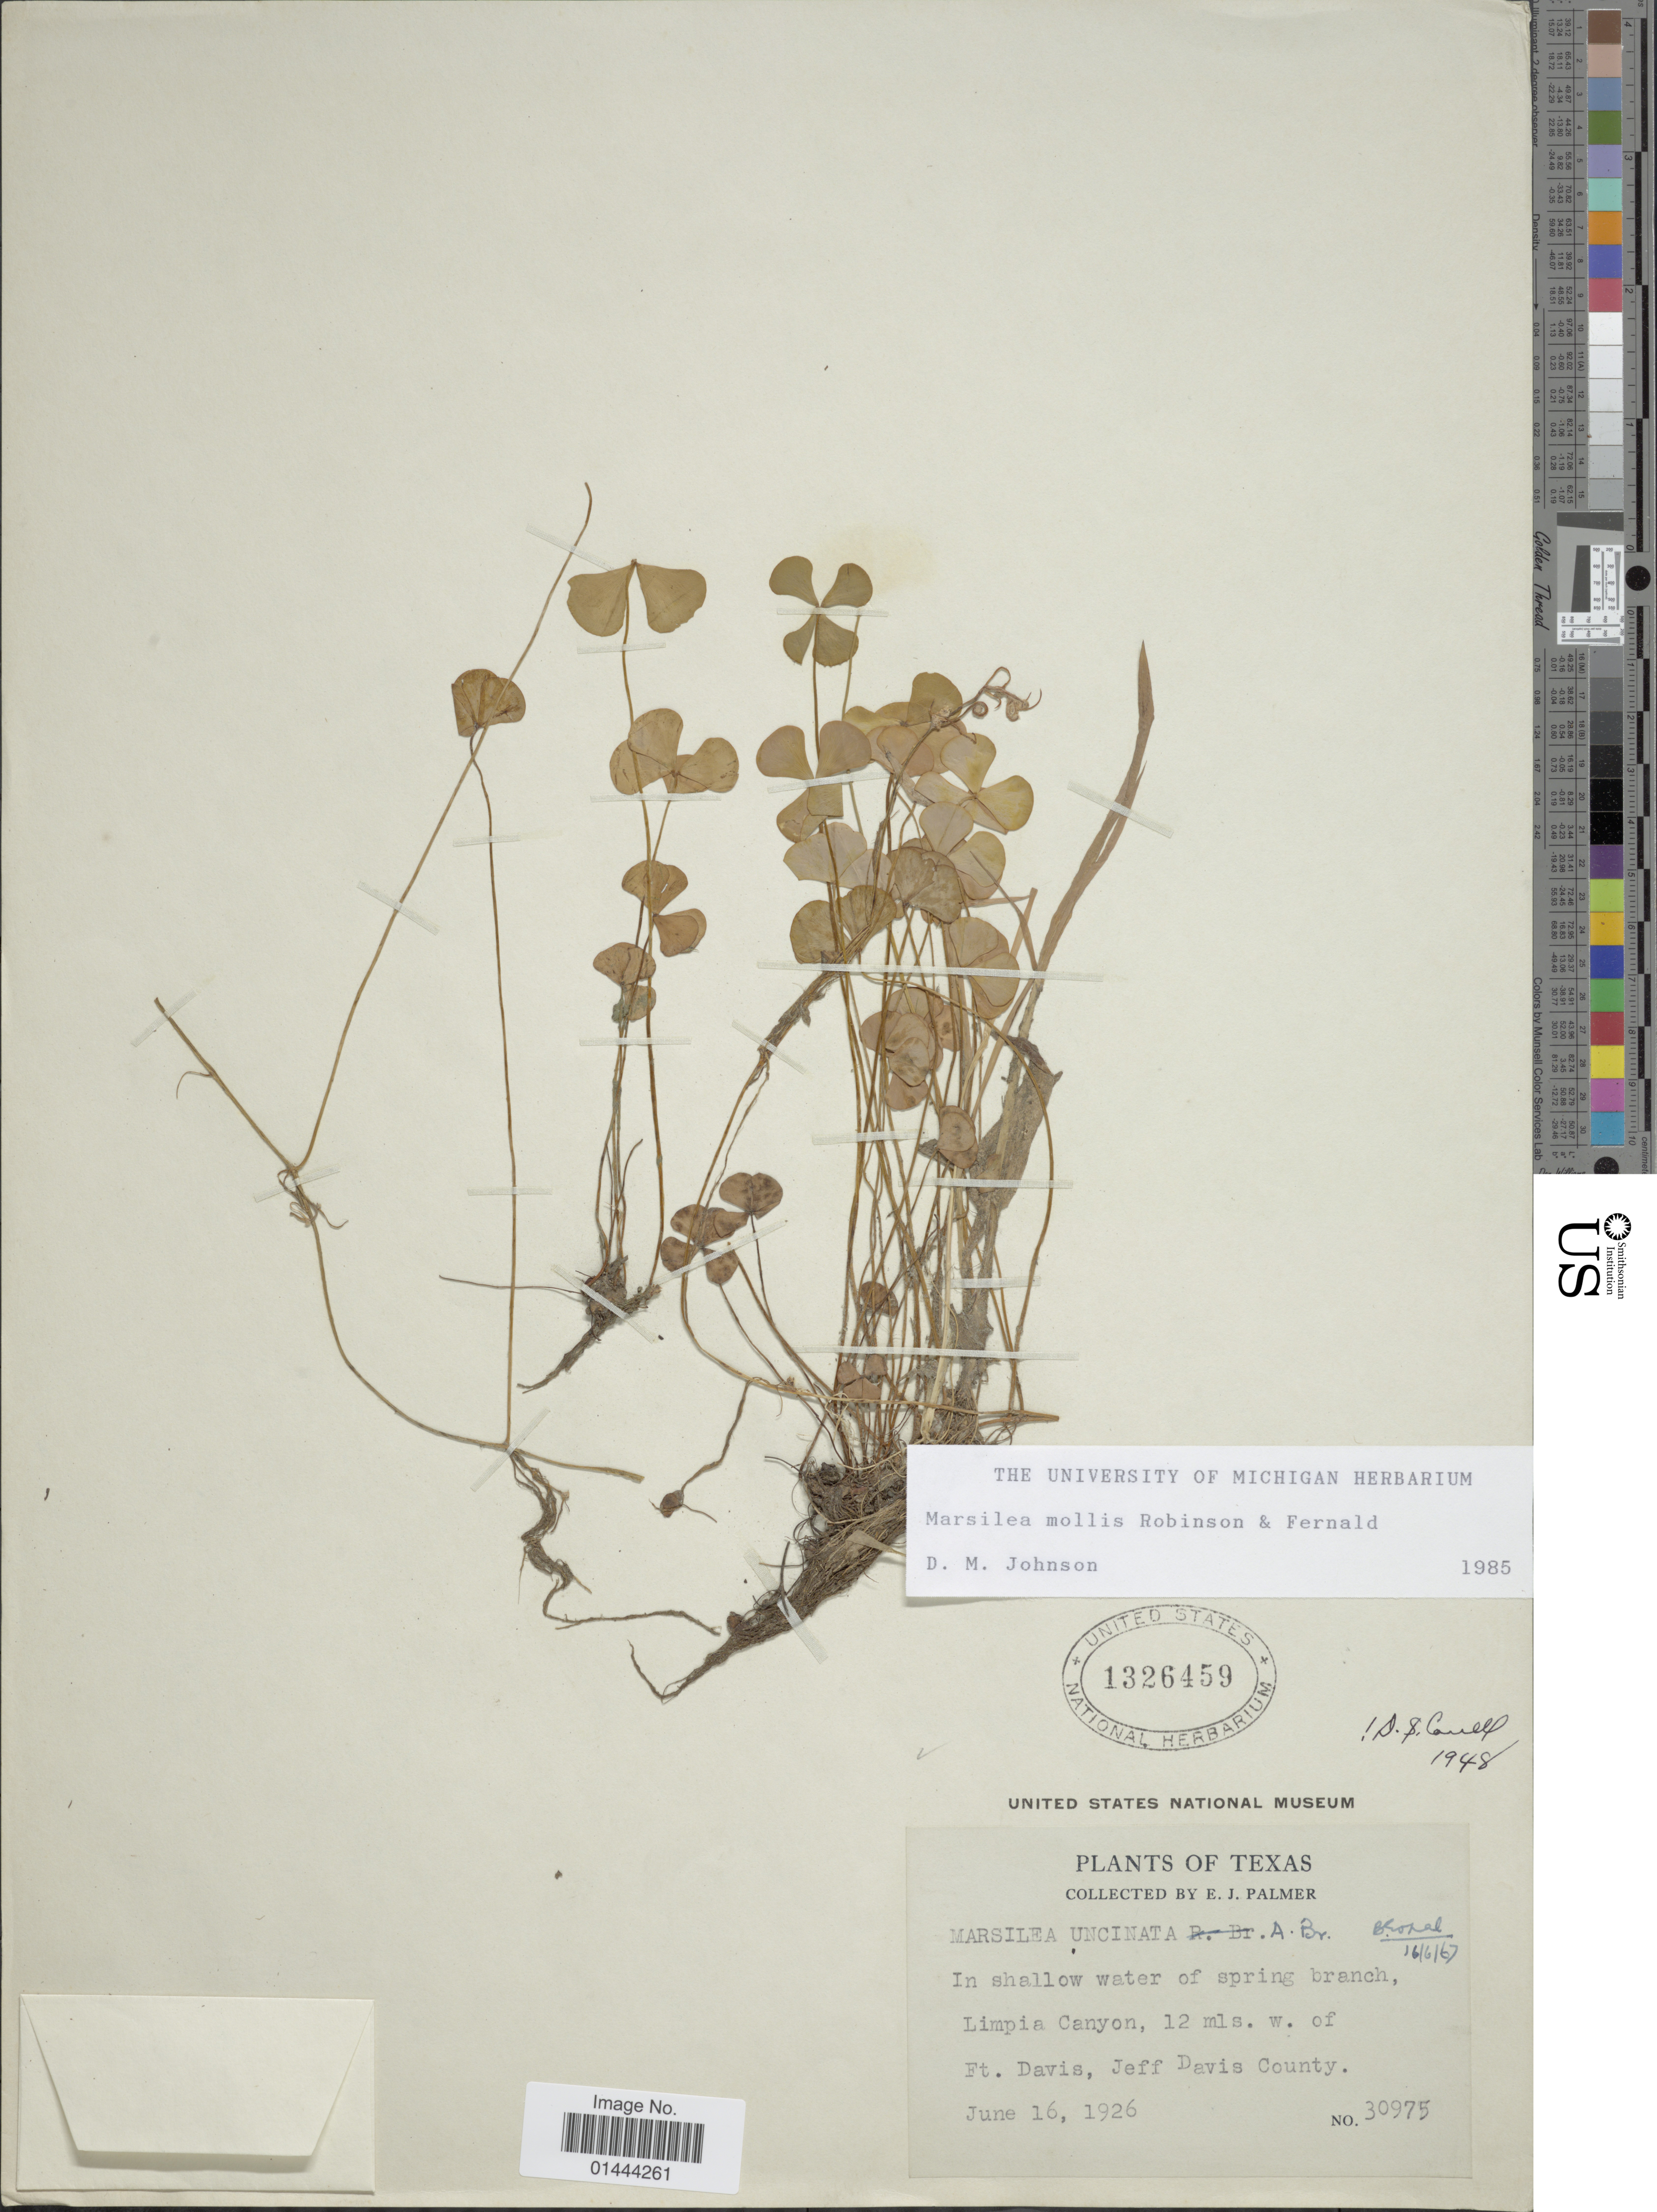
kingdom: Plantae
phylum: Tracheophyta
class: Polypodiopsida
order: Salviniales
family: Marsileaceae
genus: Marsilea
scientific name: Marsilea mollis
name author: B.L. Rob. & Fernald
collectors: E. J. Palmer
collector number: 30975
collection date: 1926-06-03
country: United States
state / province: Texas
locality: In shallow water of spring branch, Limpia Canyon, 12 mls. w. of Ft. Davis, Jeff Davis County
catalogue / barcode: US 1326459